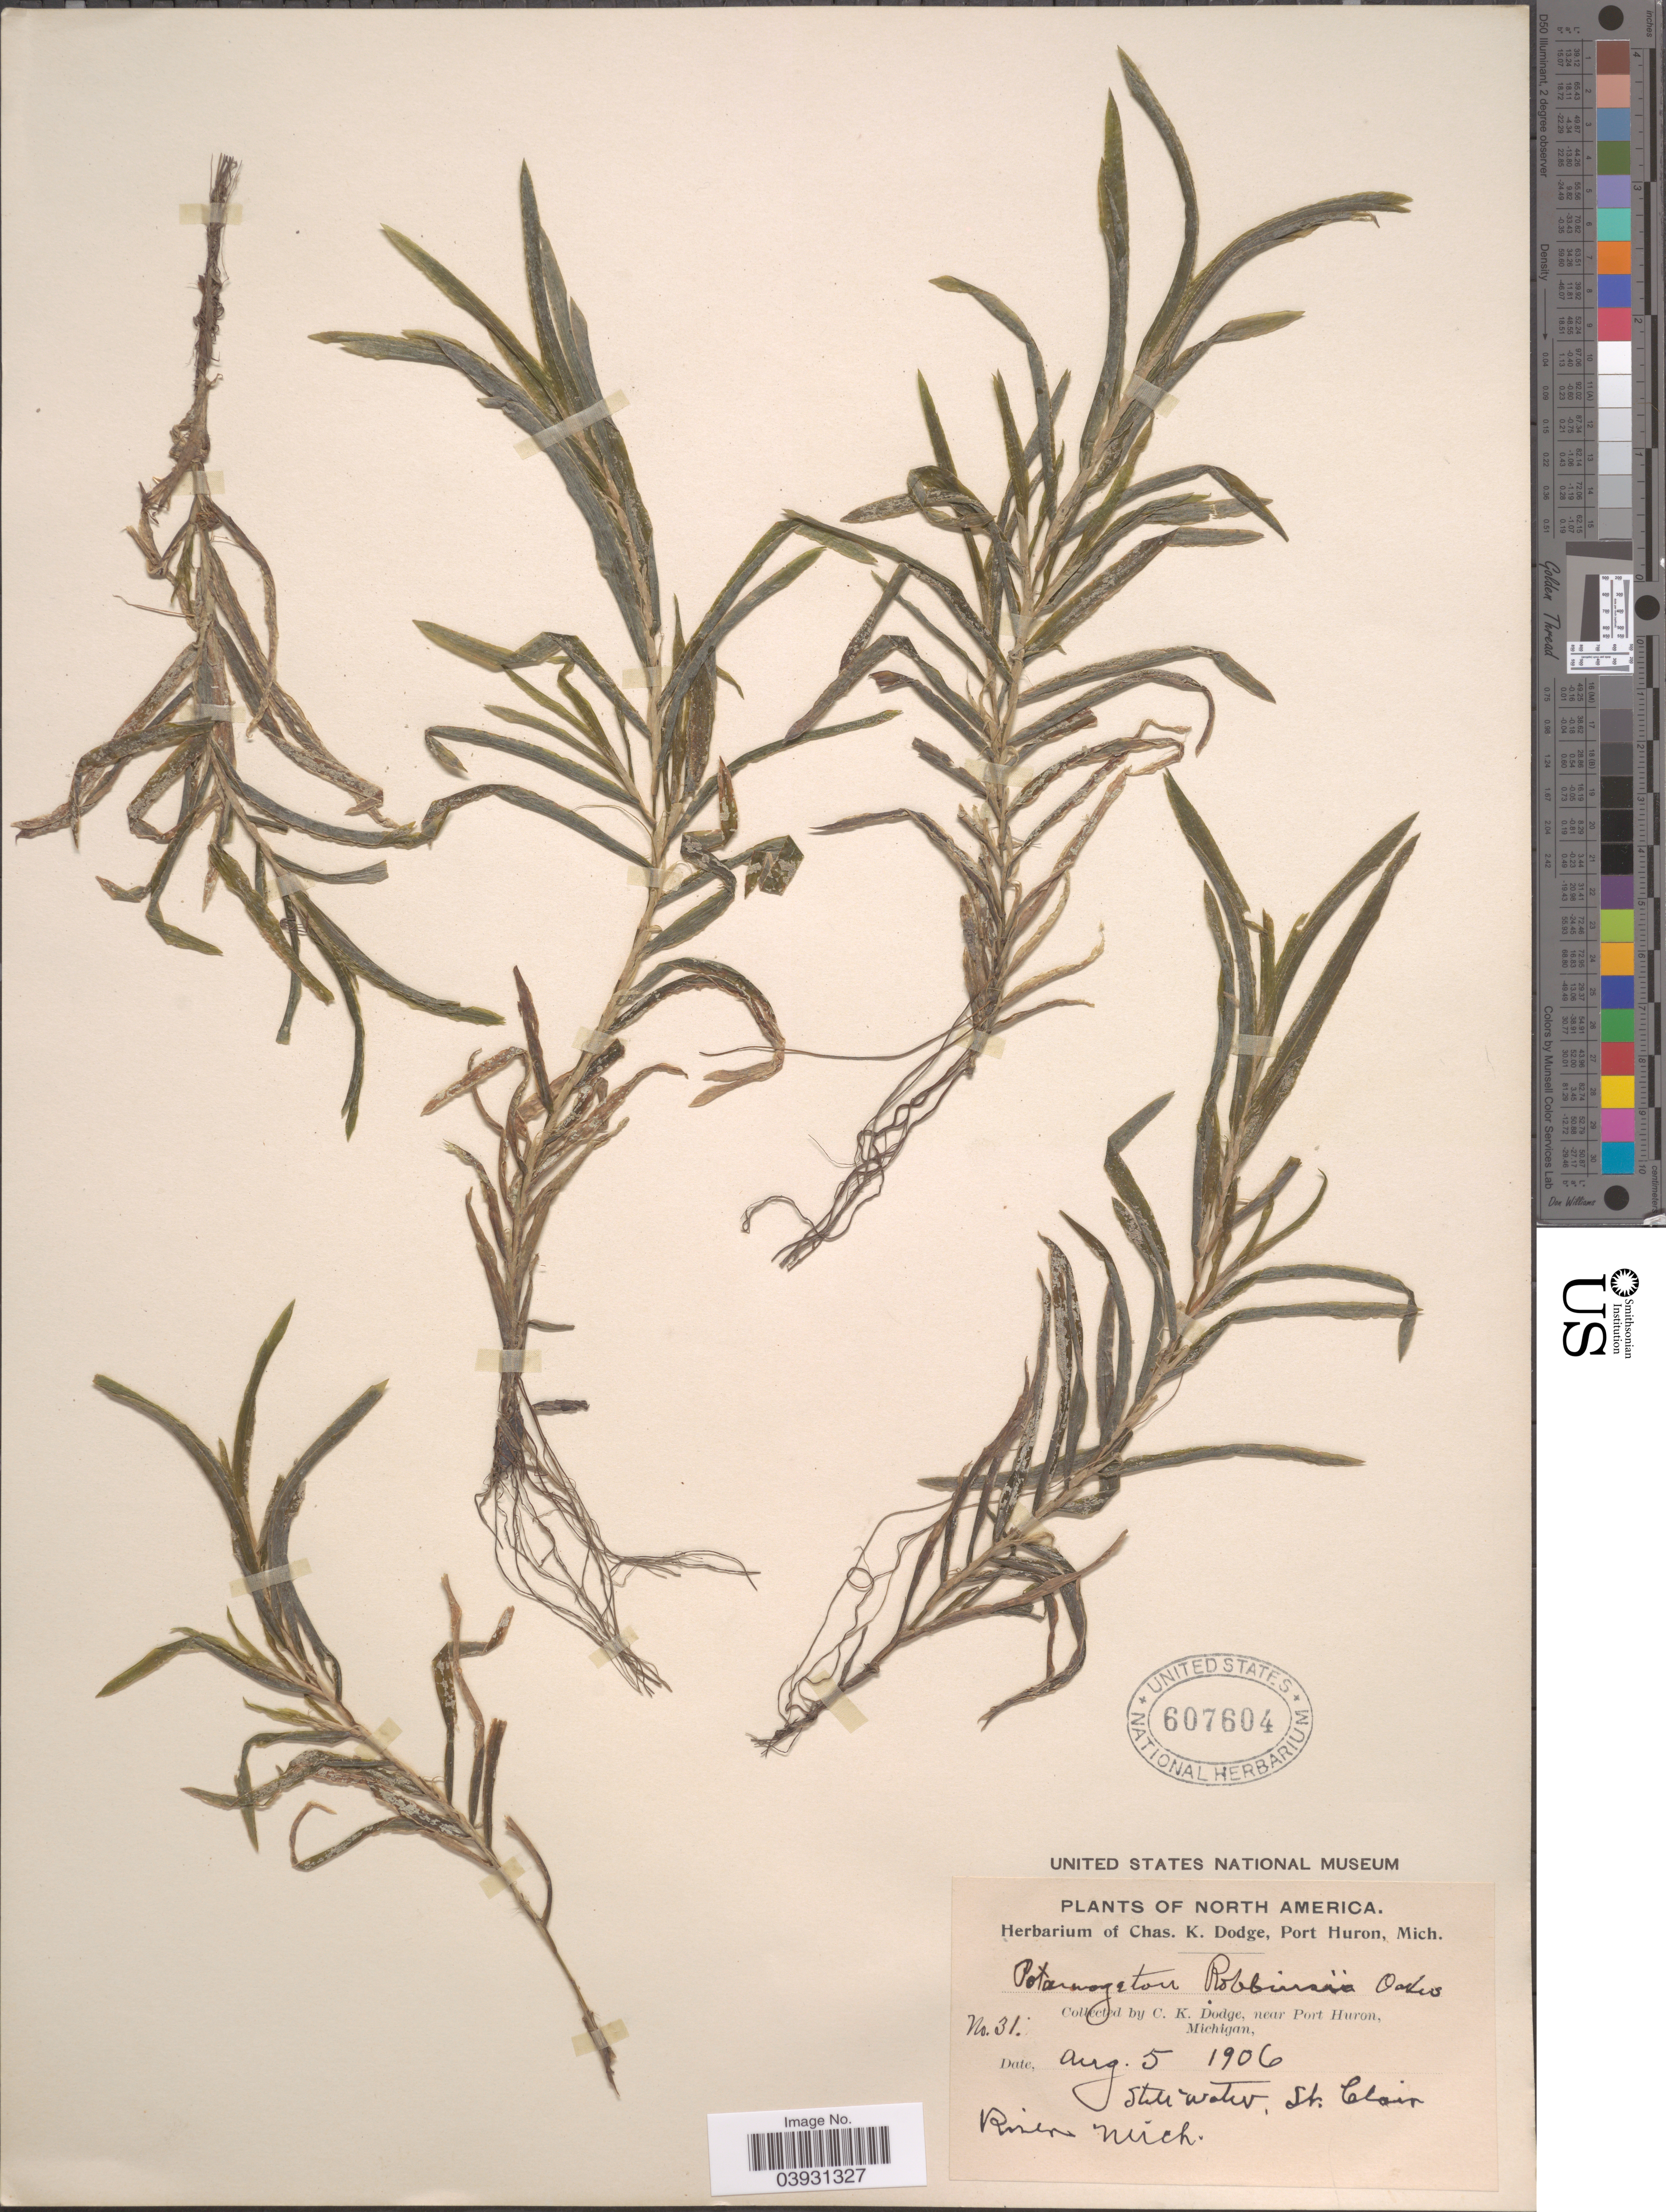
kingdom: Plantae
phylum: Tracheophyta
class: Liliopsida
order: Alismatales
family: Potamogetonaceae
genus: Potamogeton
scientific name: Potamogeton robbinsii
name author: Oakes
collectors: C. Dodge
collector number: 31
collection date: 1906-08-05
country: United States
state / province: Michigan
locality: Near Port Huron. St. Clair. River Mich.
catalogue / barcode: US 607604